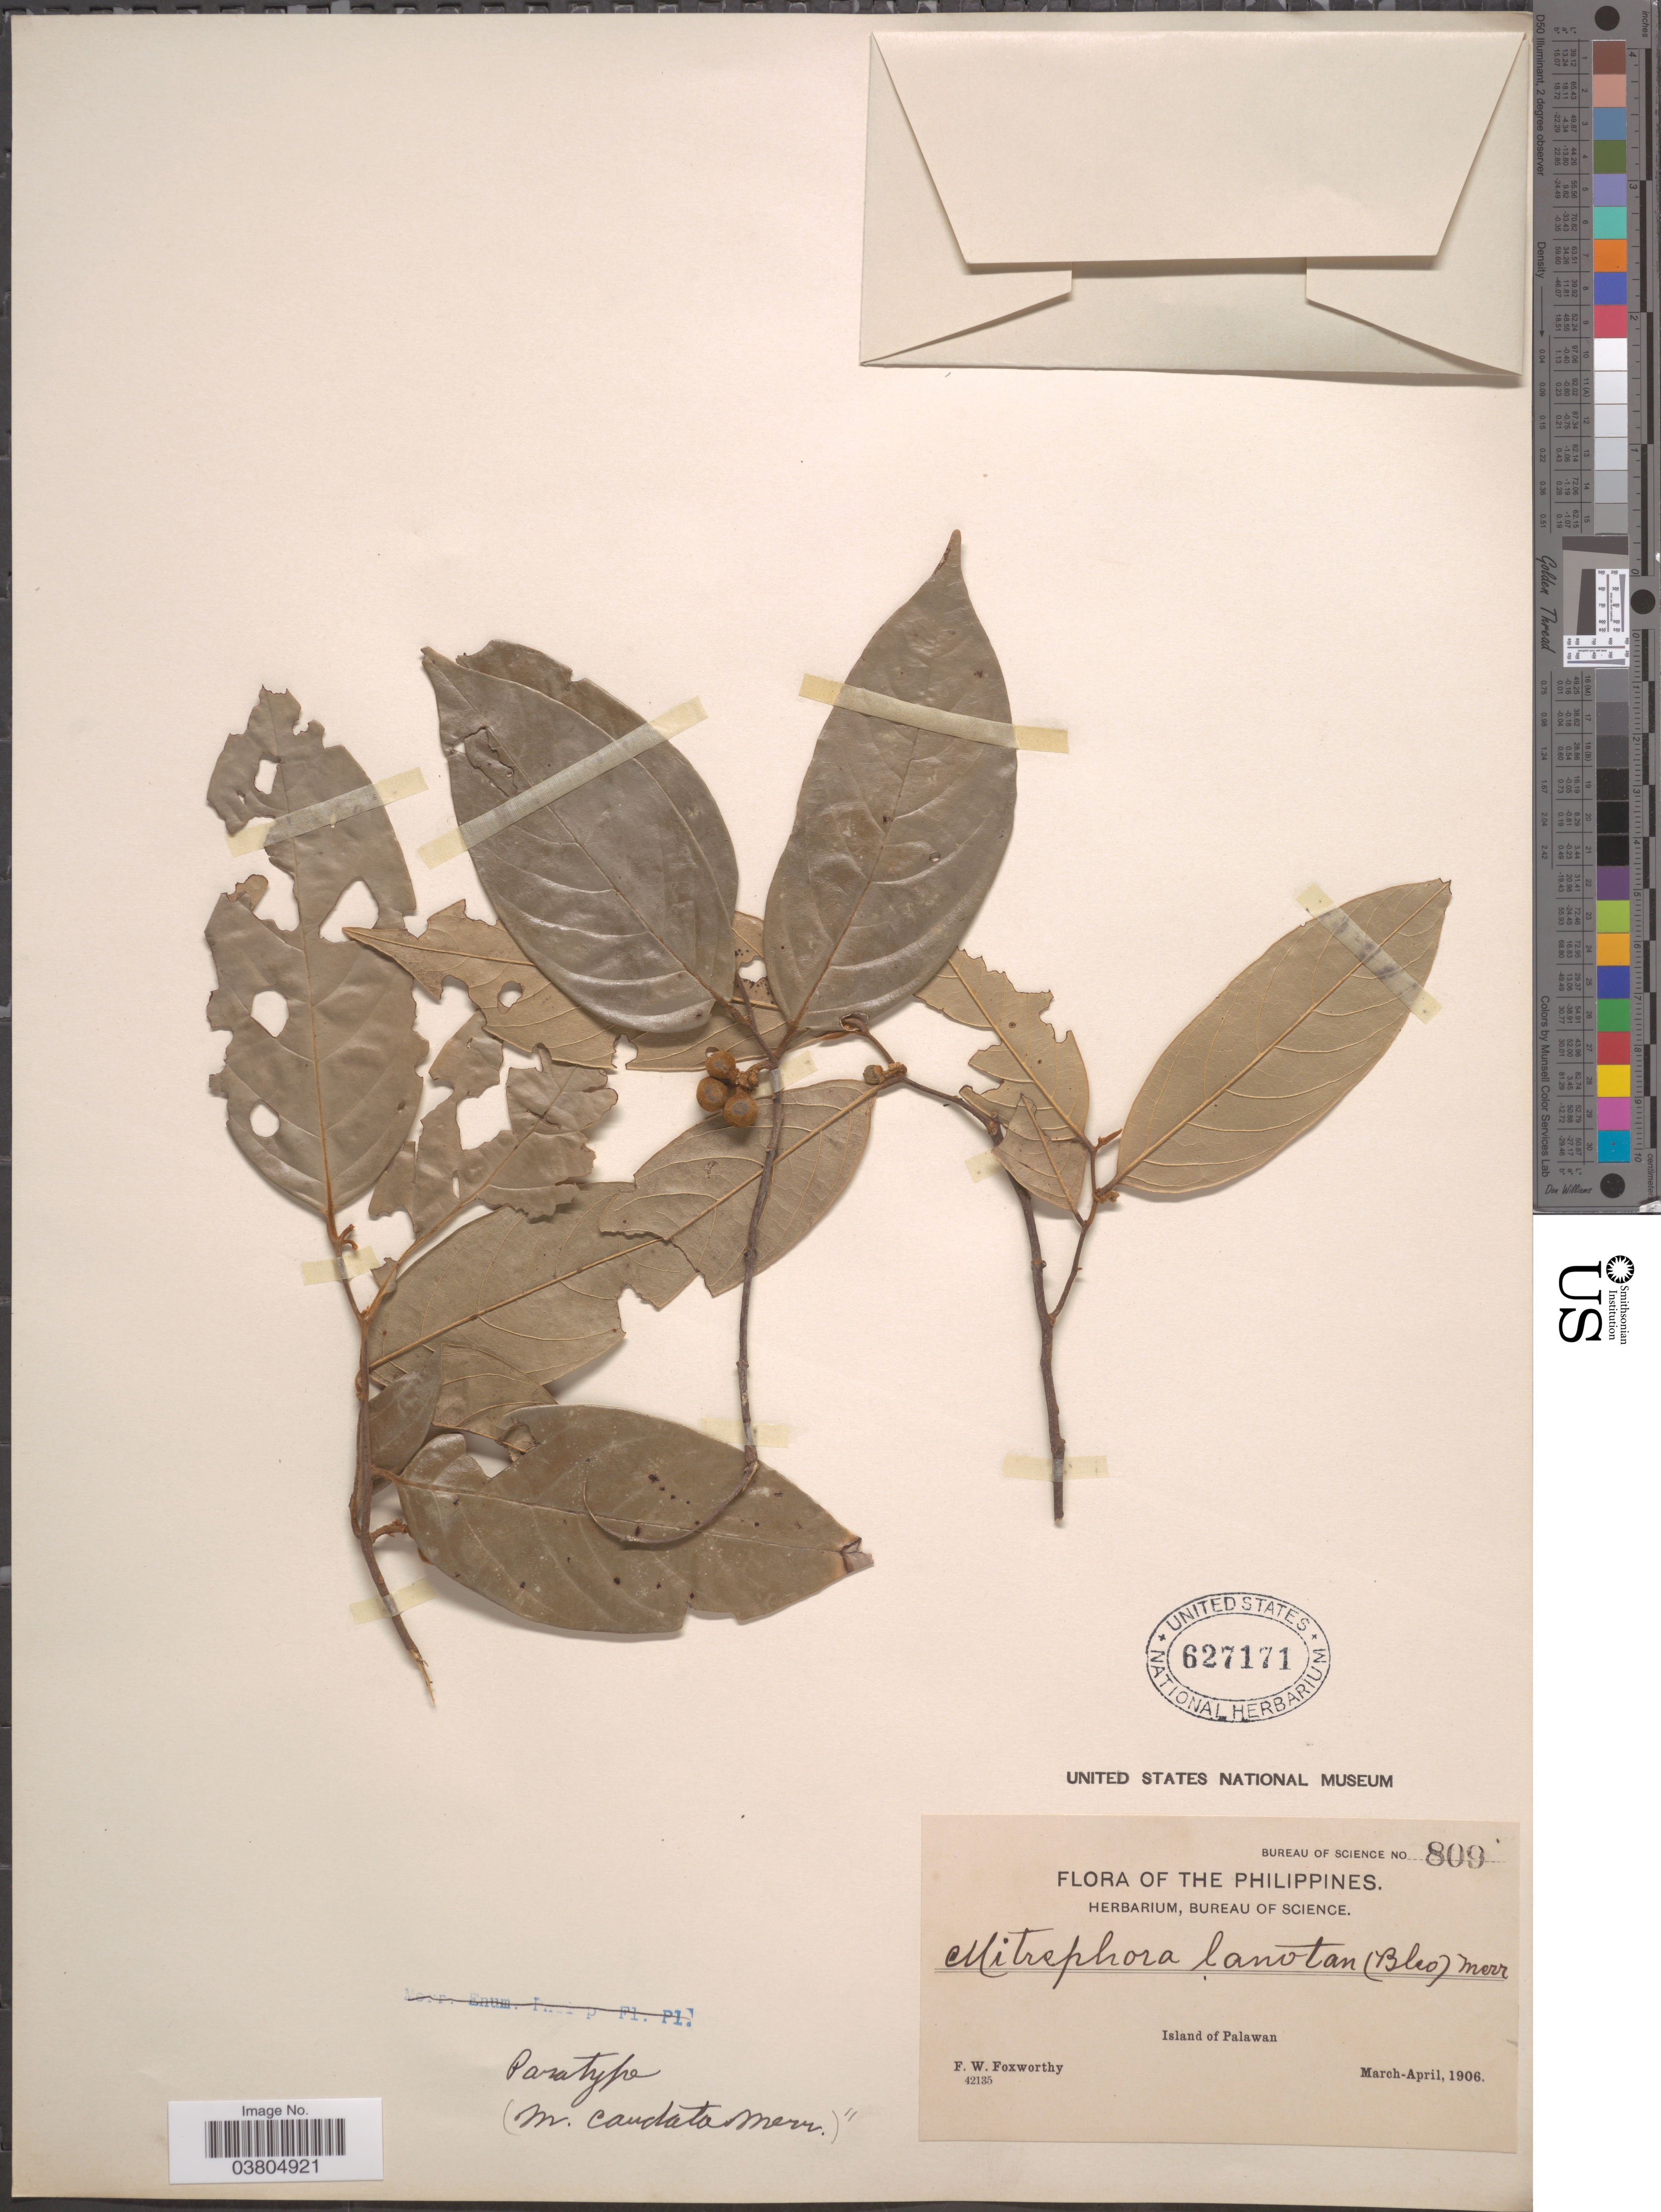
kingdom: Plantae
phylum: Tracheophyta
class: Magnoliopsida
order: Magnoliales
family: Annonaceae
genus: Mitrephora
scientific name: Mitrephora lanotan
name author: (Blanco) Merr.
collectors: F. W. Foxworthy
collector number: Bureau of Science 809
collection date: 1906-03/1906-04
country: Philippines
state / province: Mimaropa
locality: Island of Palawan.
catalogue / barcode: US 627171